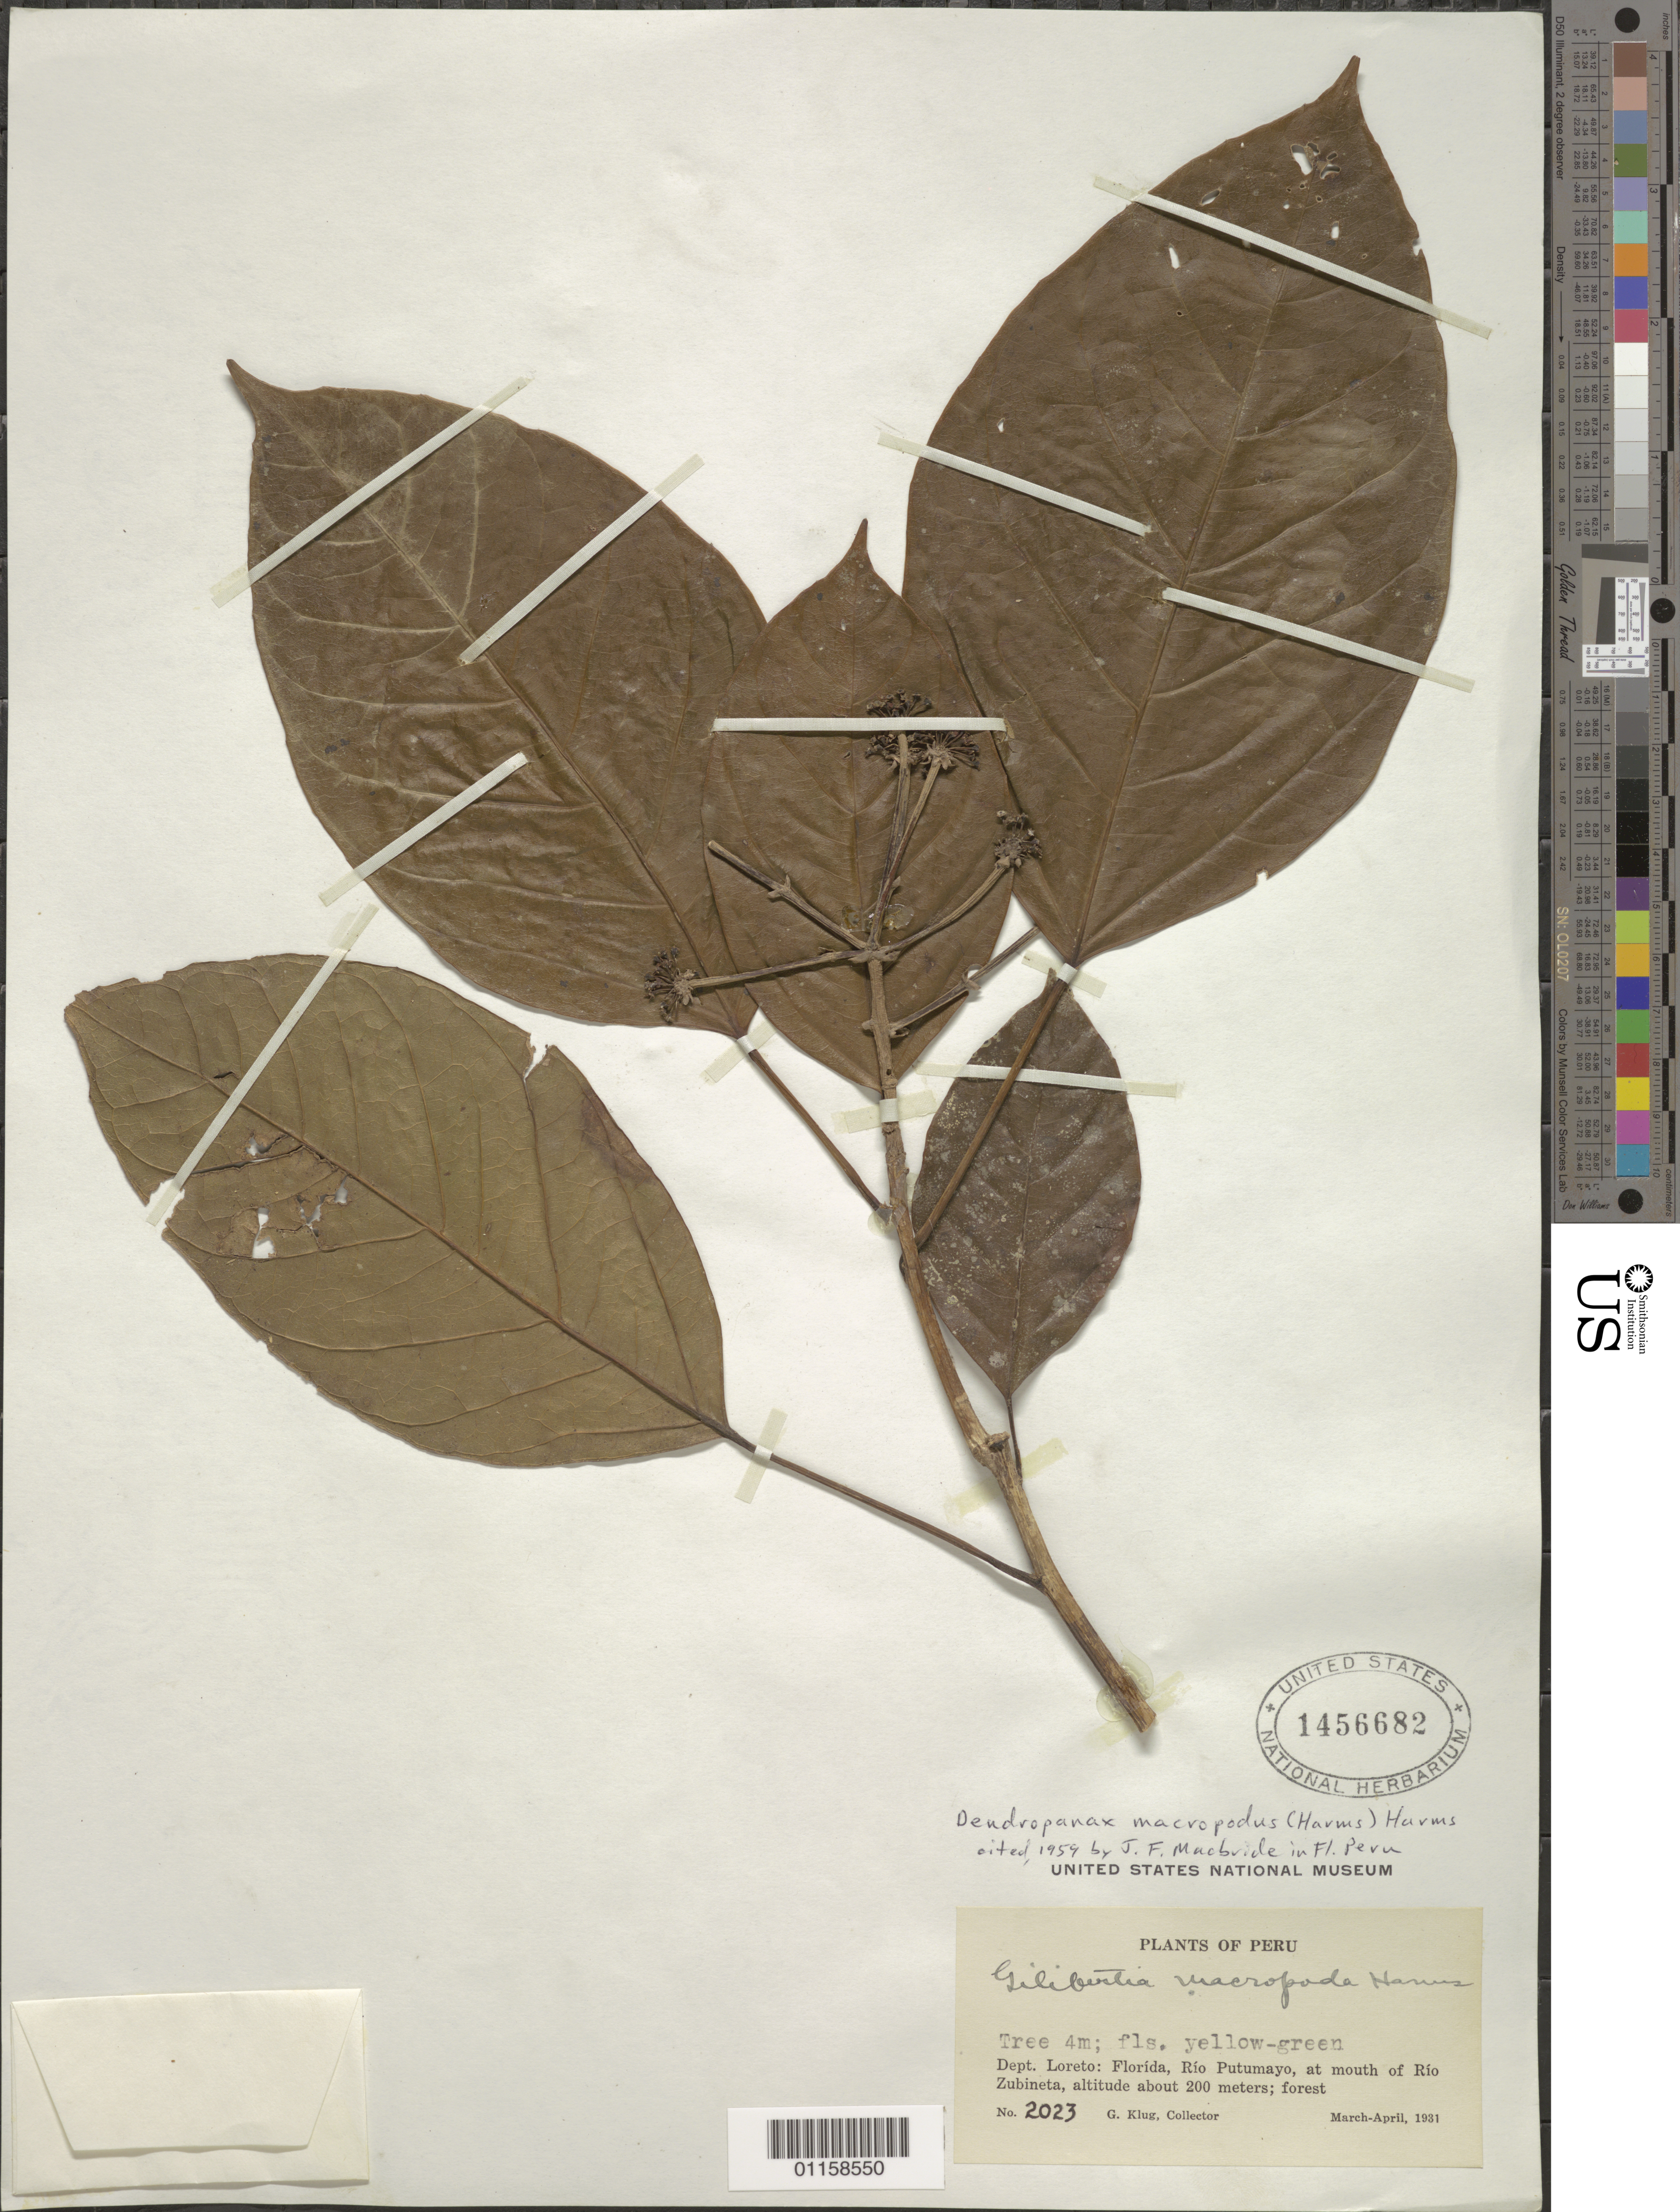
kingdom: Plantae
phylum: Tracheophyta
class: Magnoliopsida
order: Apiales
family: Araliaceae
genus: Dendropanax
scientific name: Dendropanax macropodus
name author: (Harms) Harms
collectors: G. Klug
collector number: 2023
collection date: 1931-03/1931-04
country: Peru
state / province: Loreto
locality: Florida, Rio Putumayo, at mouth of Rio Zubineta.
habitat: Tree. Forest.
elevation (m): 200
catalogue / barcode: US 1456682